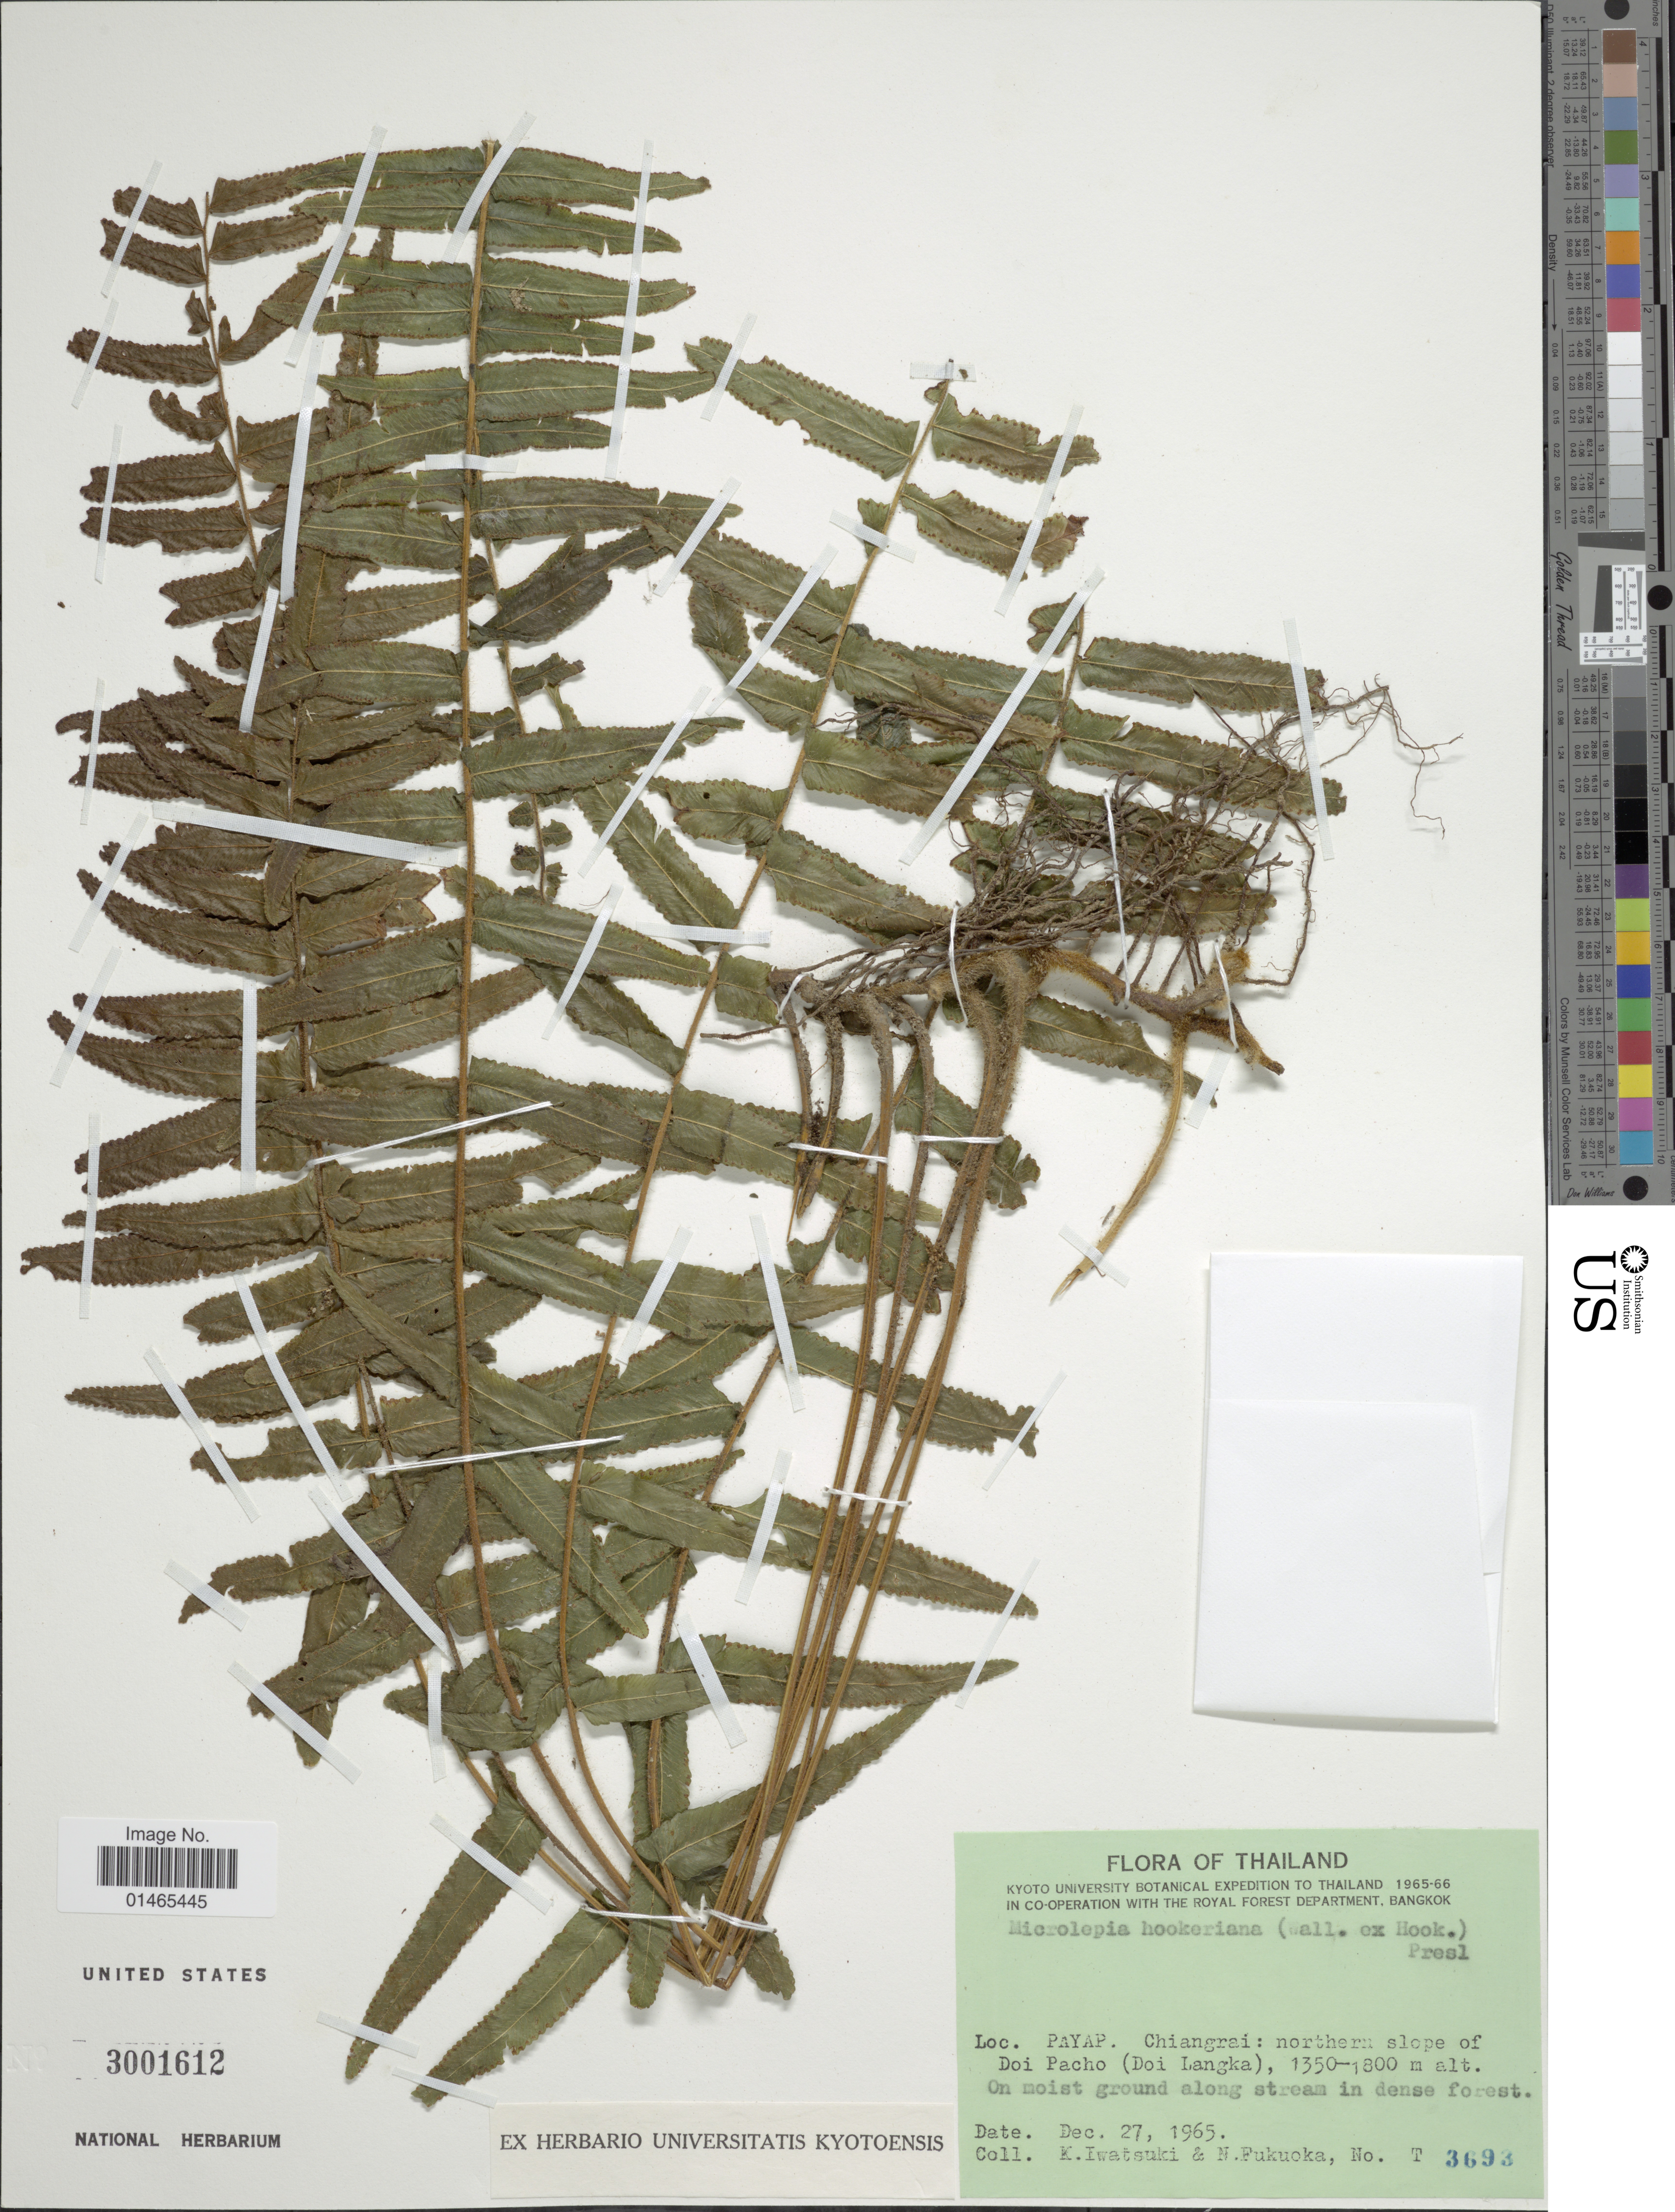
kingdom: Plantae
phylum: Tracheophyta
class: Polypodiopsida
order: Polypodiales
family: Dennstaedtiaceae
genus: Microlepia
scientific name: Microlepia hookeriana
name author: (Wall. ex Hook.) C. Presl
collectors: K. Iwatsuki & N. Fukuoka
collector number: T3693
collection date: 1965-12-27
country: Thailand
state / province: Chiang Rai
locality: Payap, northern slope of Doi Pacho (Doi Langka)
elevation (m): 1350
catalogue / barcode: US 3001612